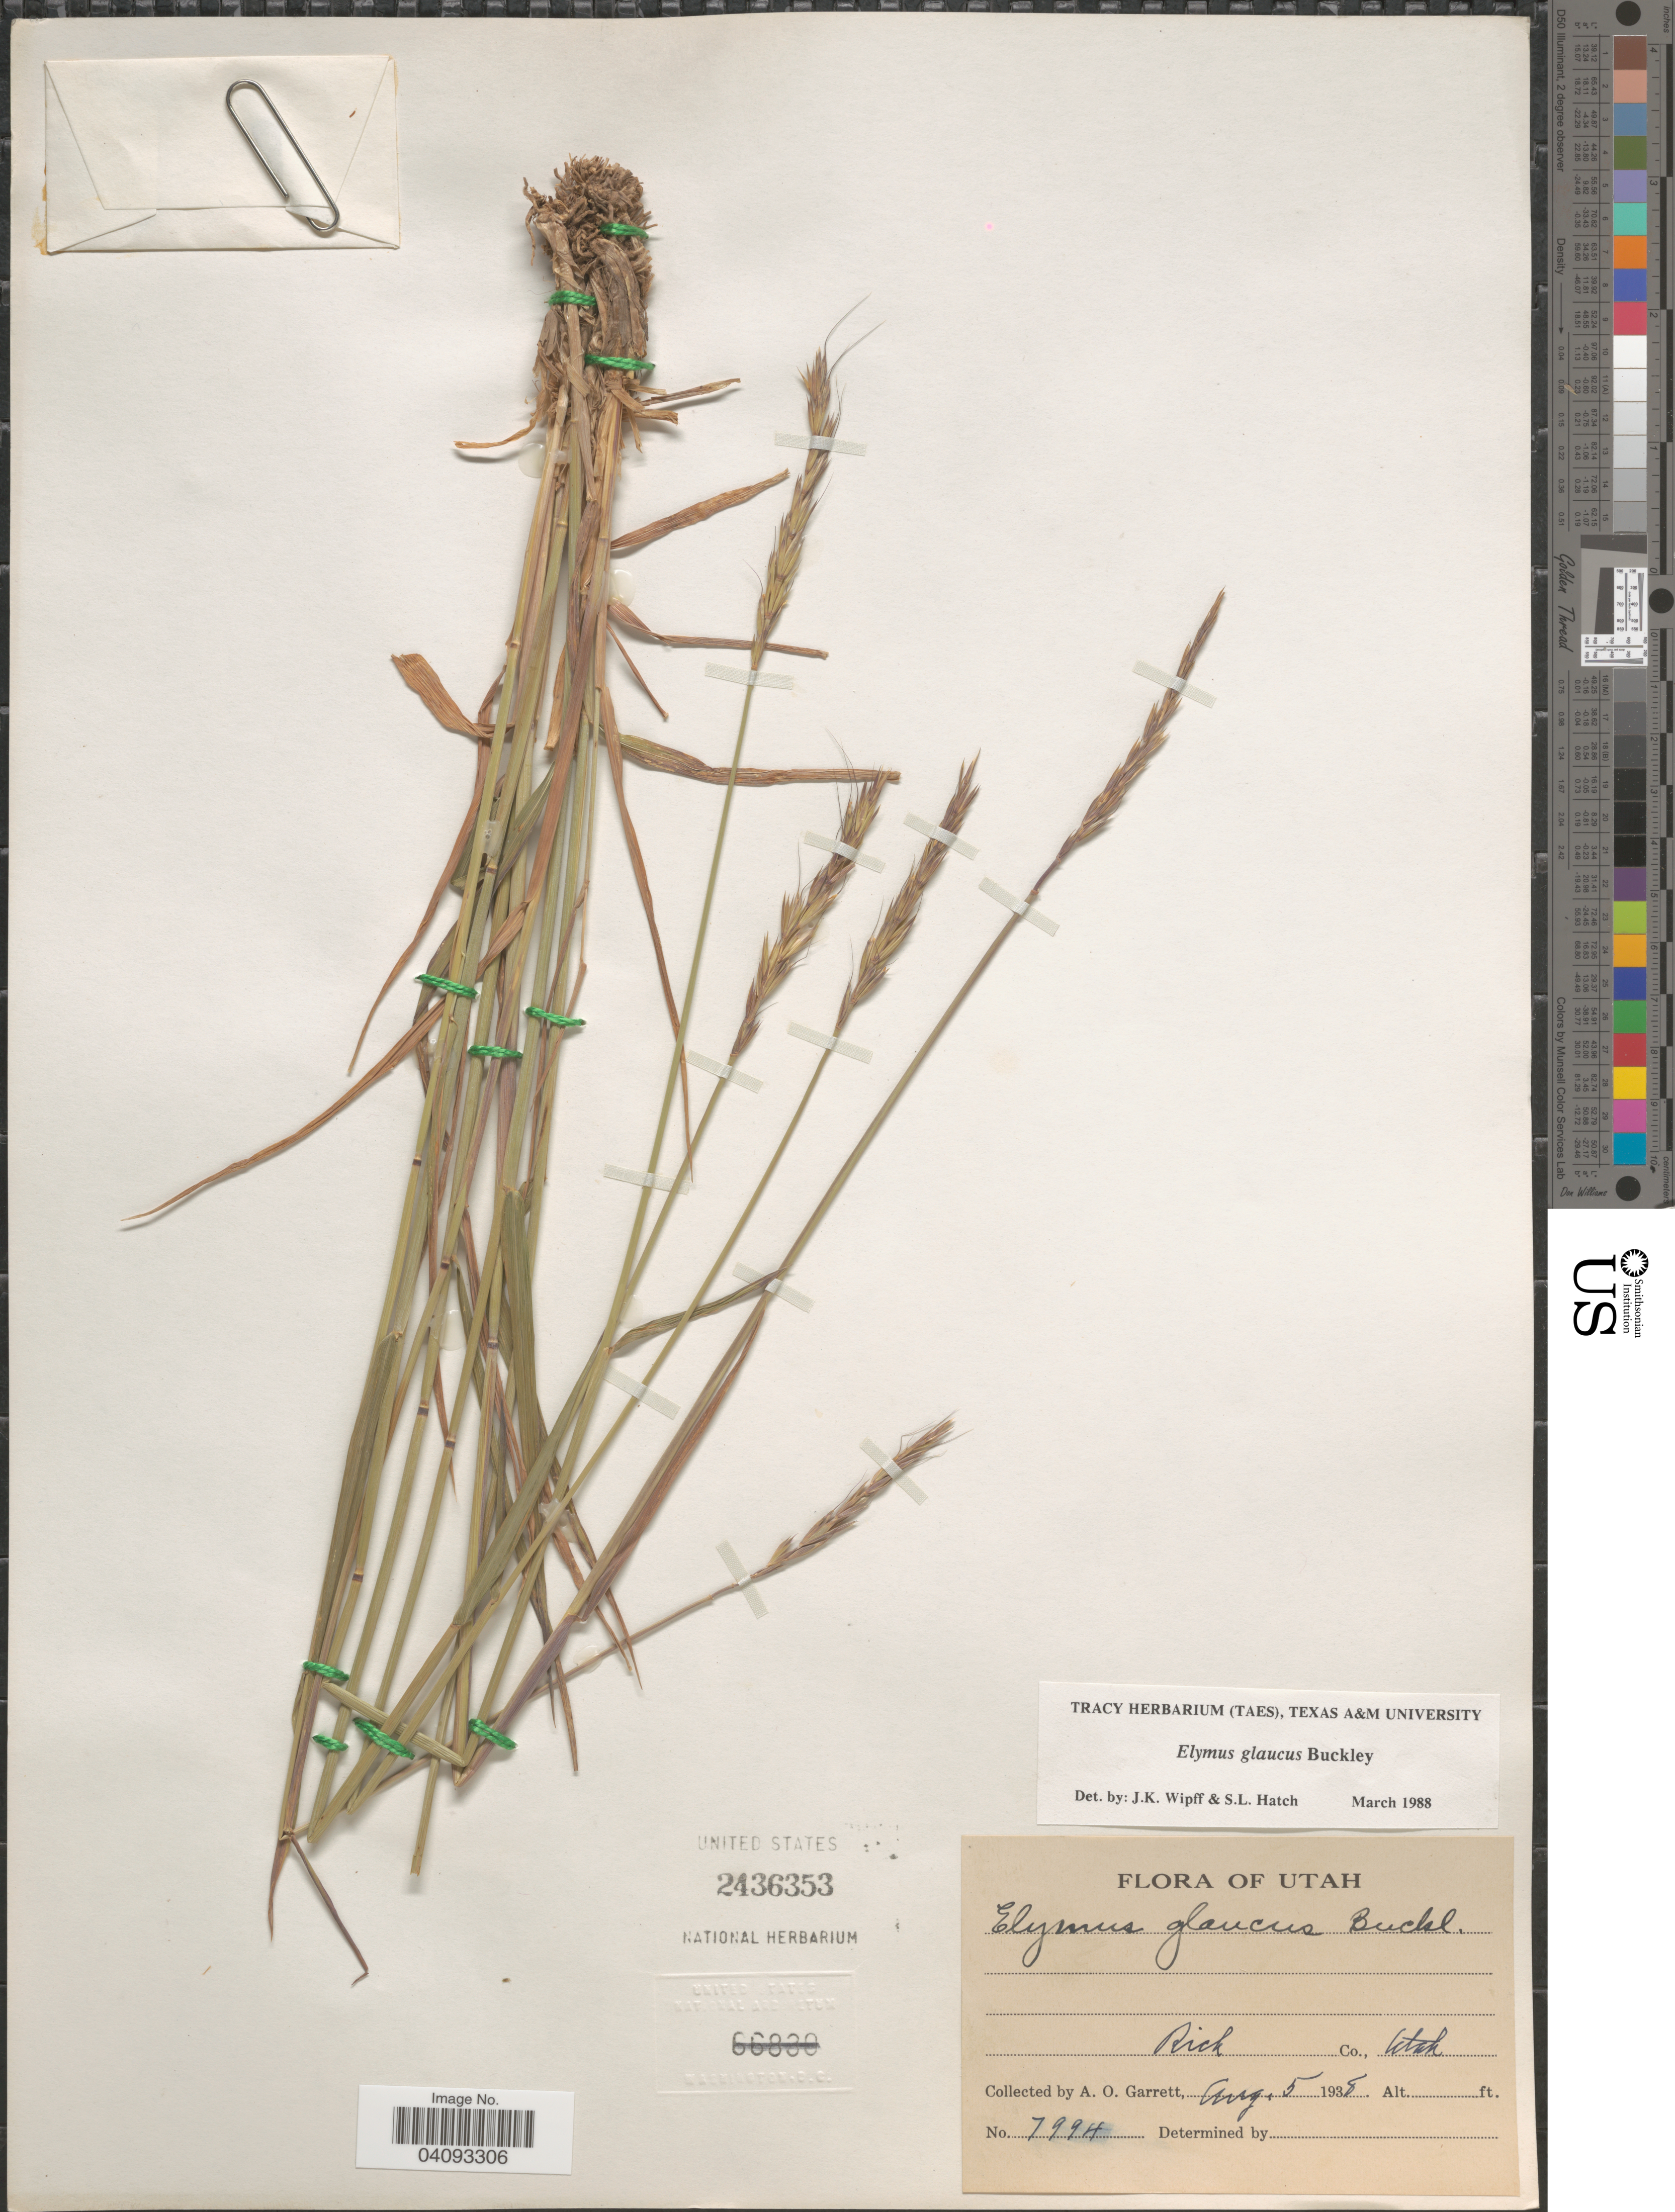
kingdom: Plantae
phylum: Tracheophyta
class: Liliopsida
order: Poales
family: Poaceae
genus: Elymus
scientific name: Elymus glaucus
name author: Buckley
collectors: A. O. Garrett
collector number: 7994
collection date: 1938-08-05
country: United States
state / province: Utah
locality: Rick Co.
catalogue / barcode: US 2436353